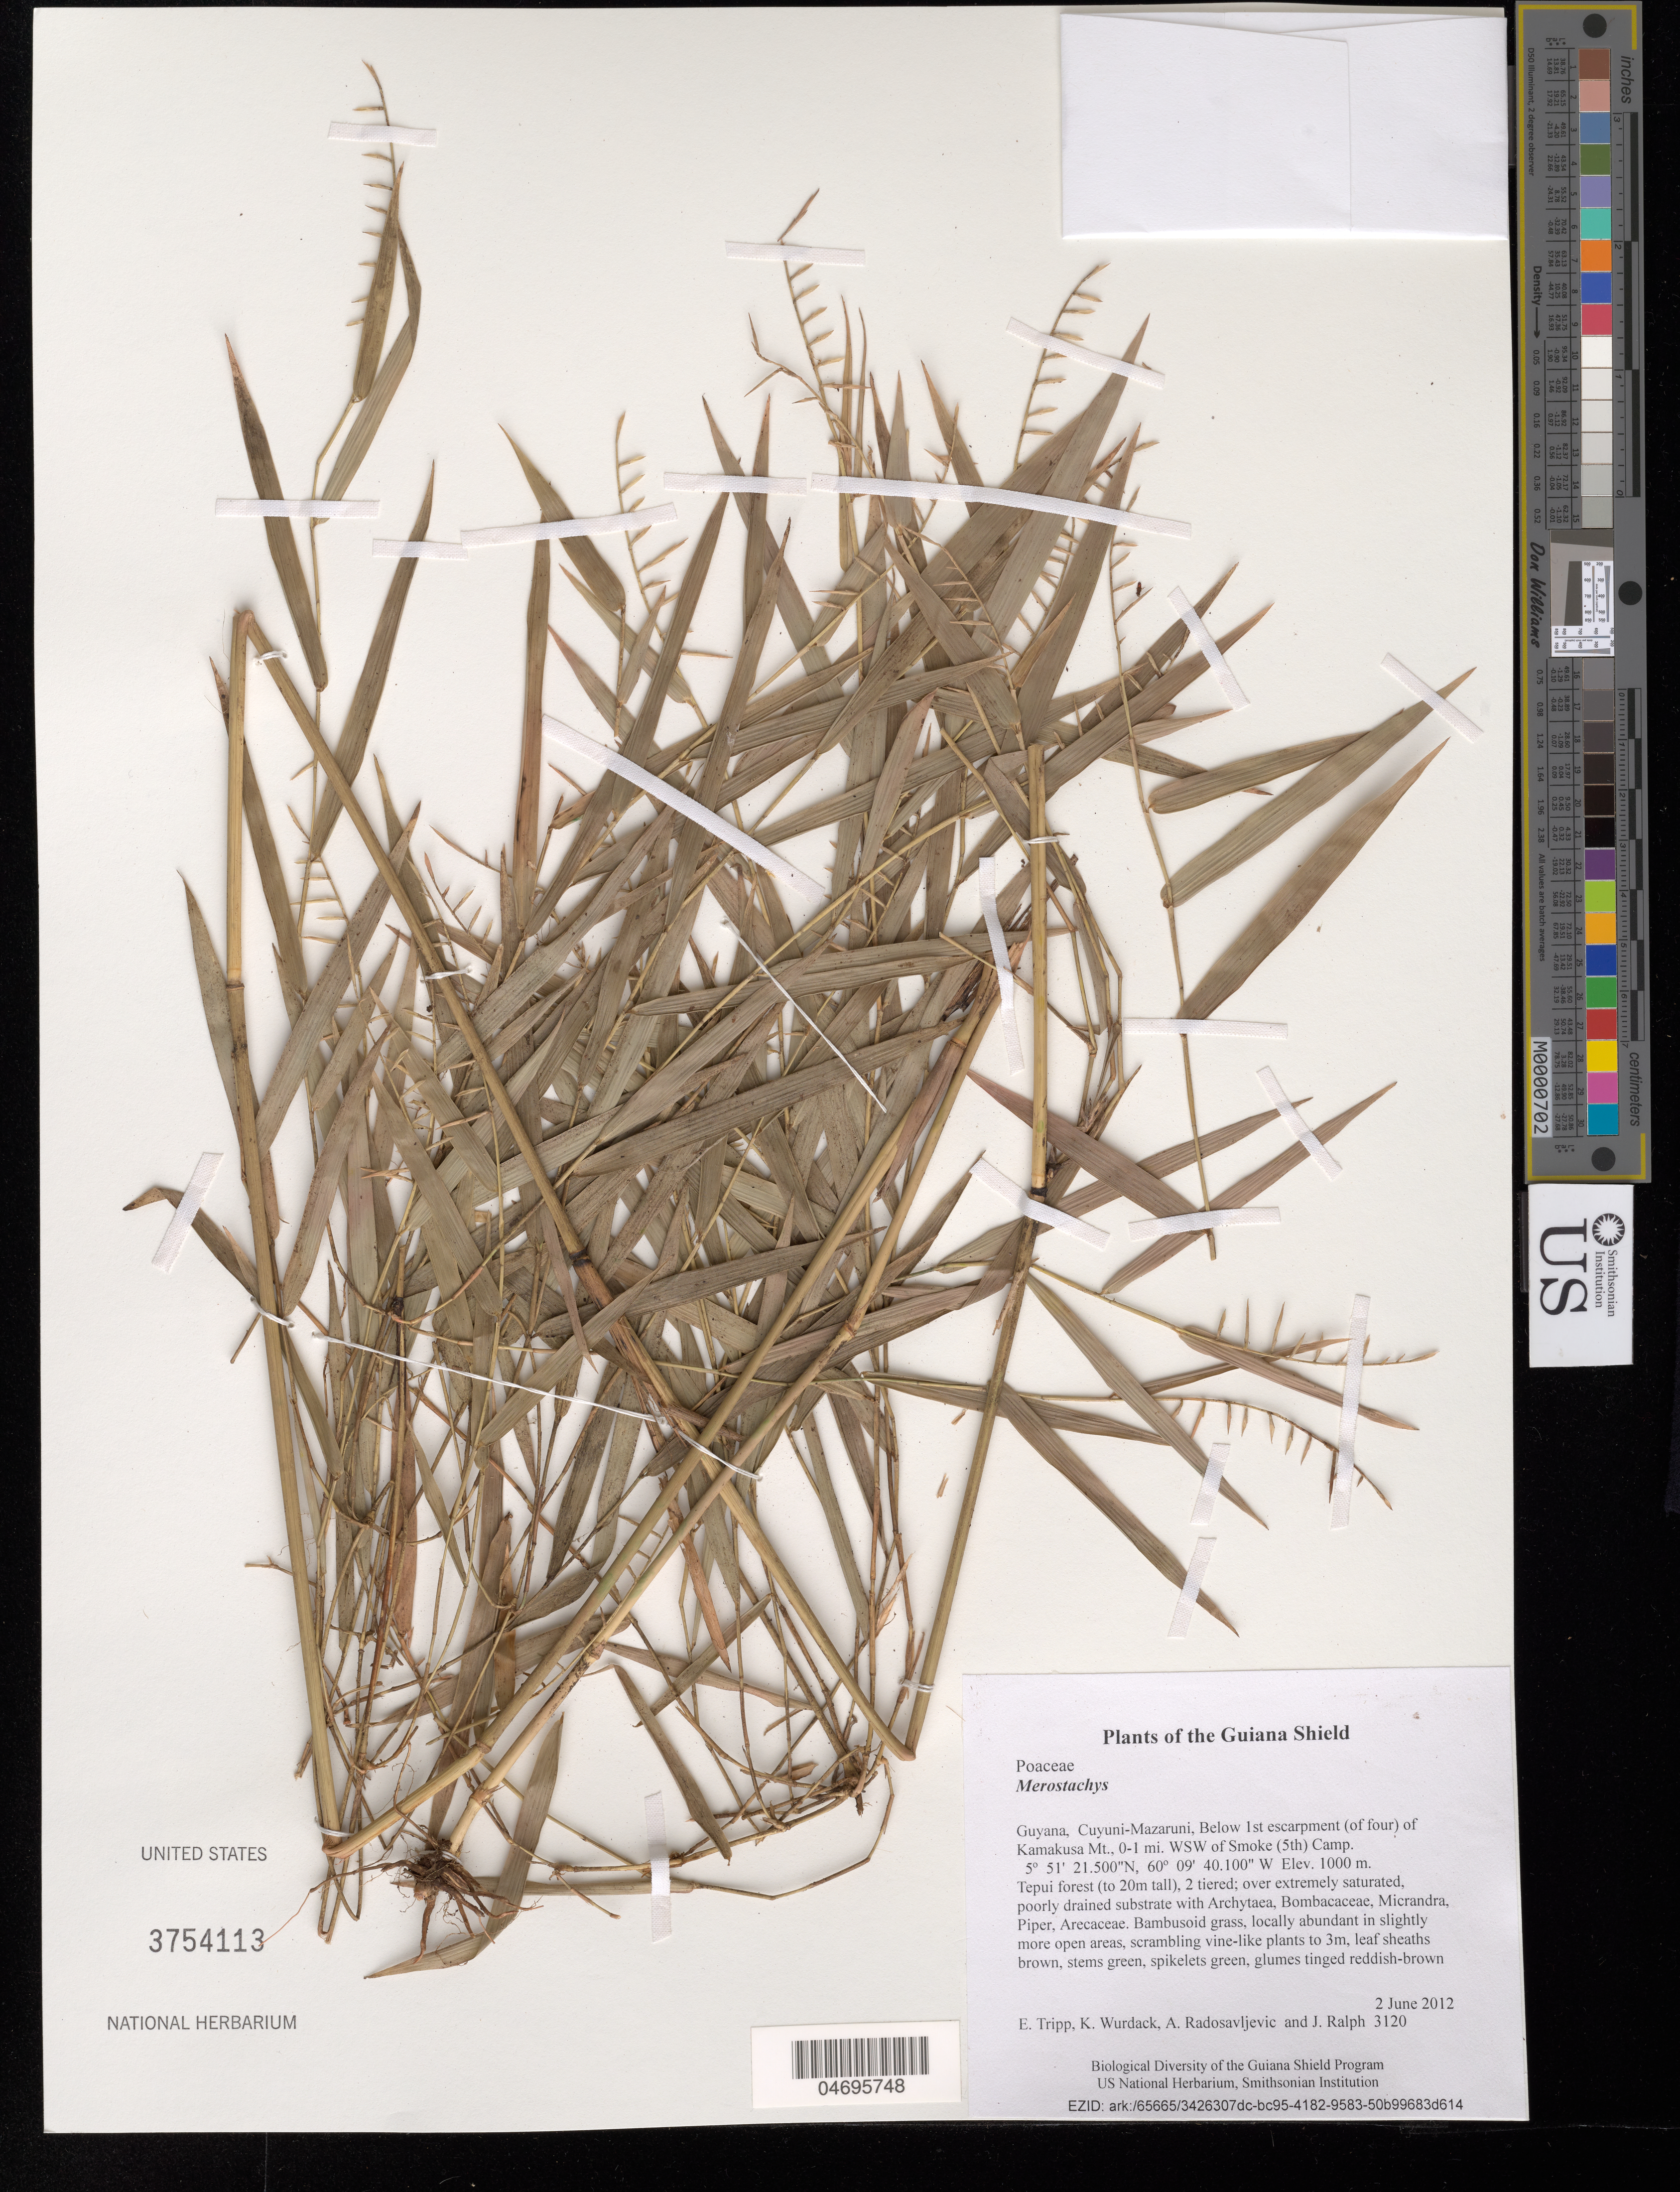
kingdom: Plantae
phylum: Tracheophyta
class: Liliopsida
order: Poales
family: Poaceae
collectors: E. Tripp, K. Wurdack, A. Radosavljevic & J. Ralph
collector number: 3120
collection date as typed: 2 June 2012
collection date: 2012-06-02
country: Guyana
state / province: Cuyuni-Mazaruni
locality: Below 1st escarpment (of four) of Kamakusa Mt., 0-1 mi. WSW of Smoke (5th) Camp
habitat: Tepui forest (to 20m tall), 2 tiered; over extremely saturated, poorly drained substrate with Archytaea, Bombacaceae, Micrandra, Piper, Arecaceae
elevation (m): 1000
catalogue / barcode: US 3754113